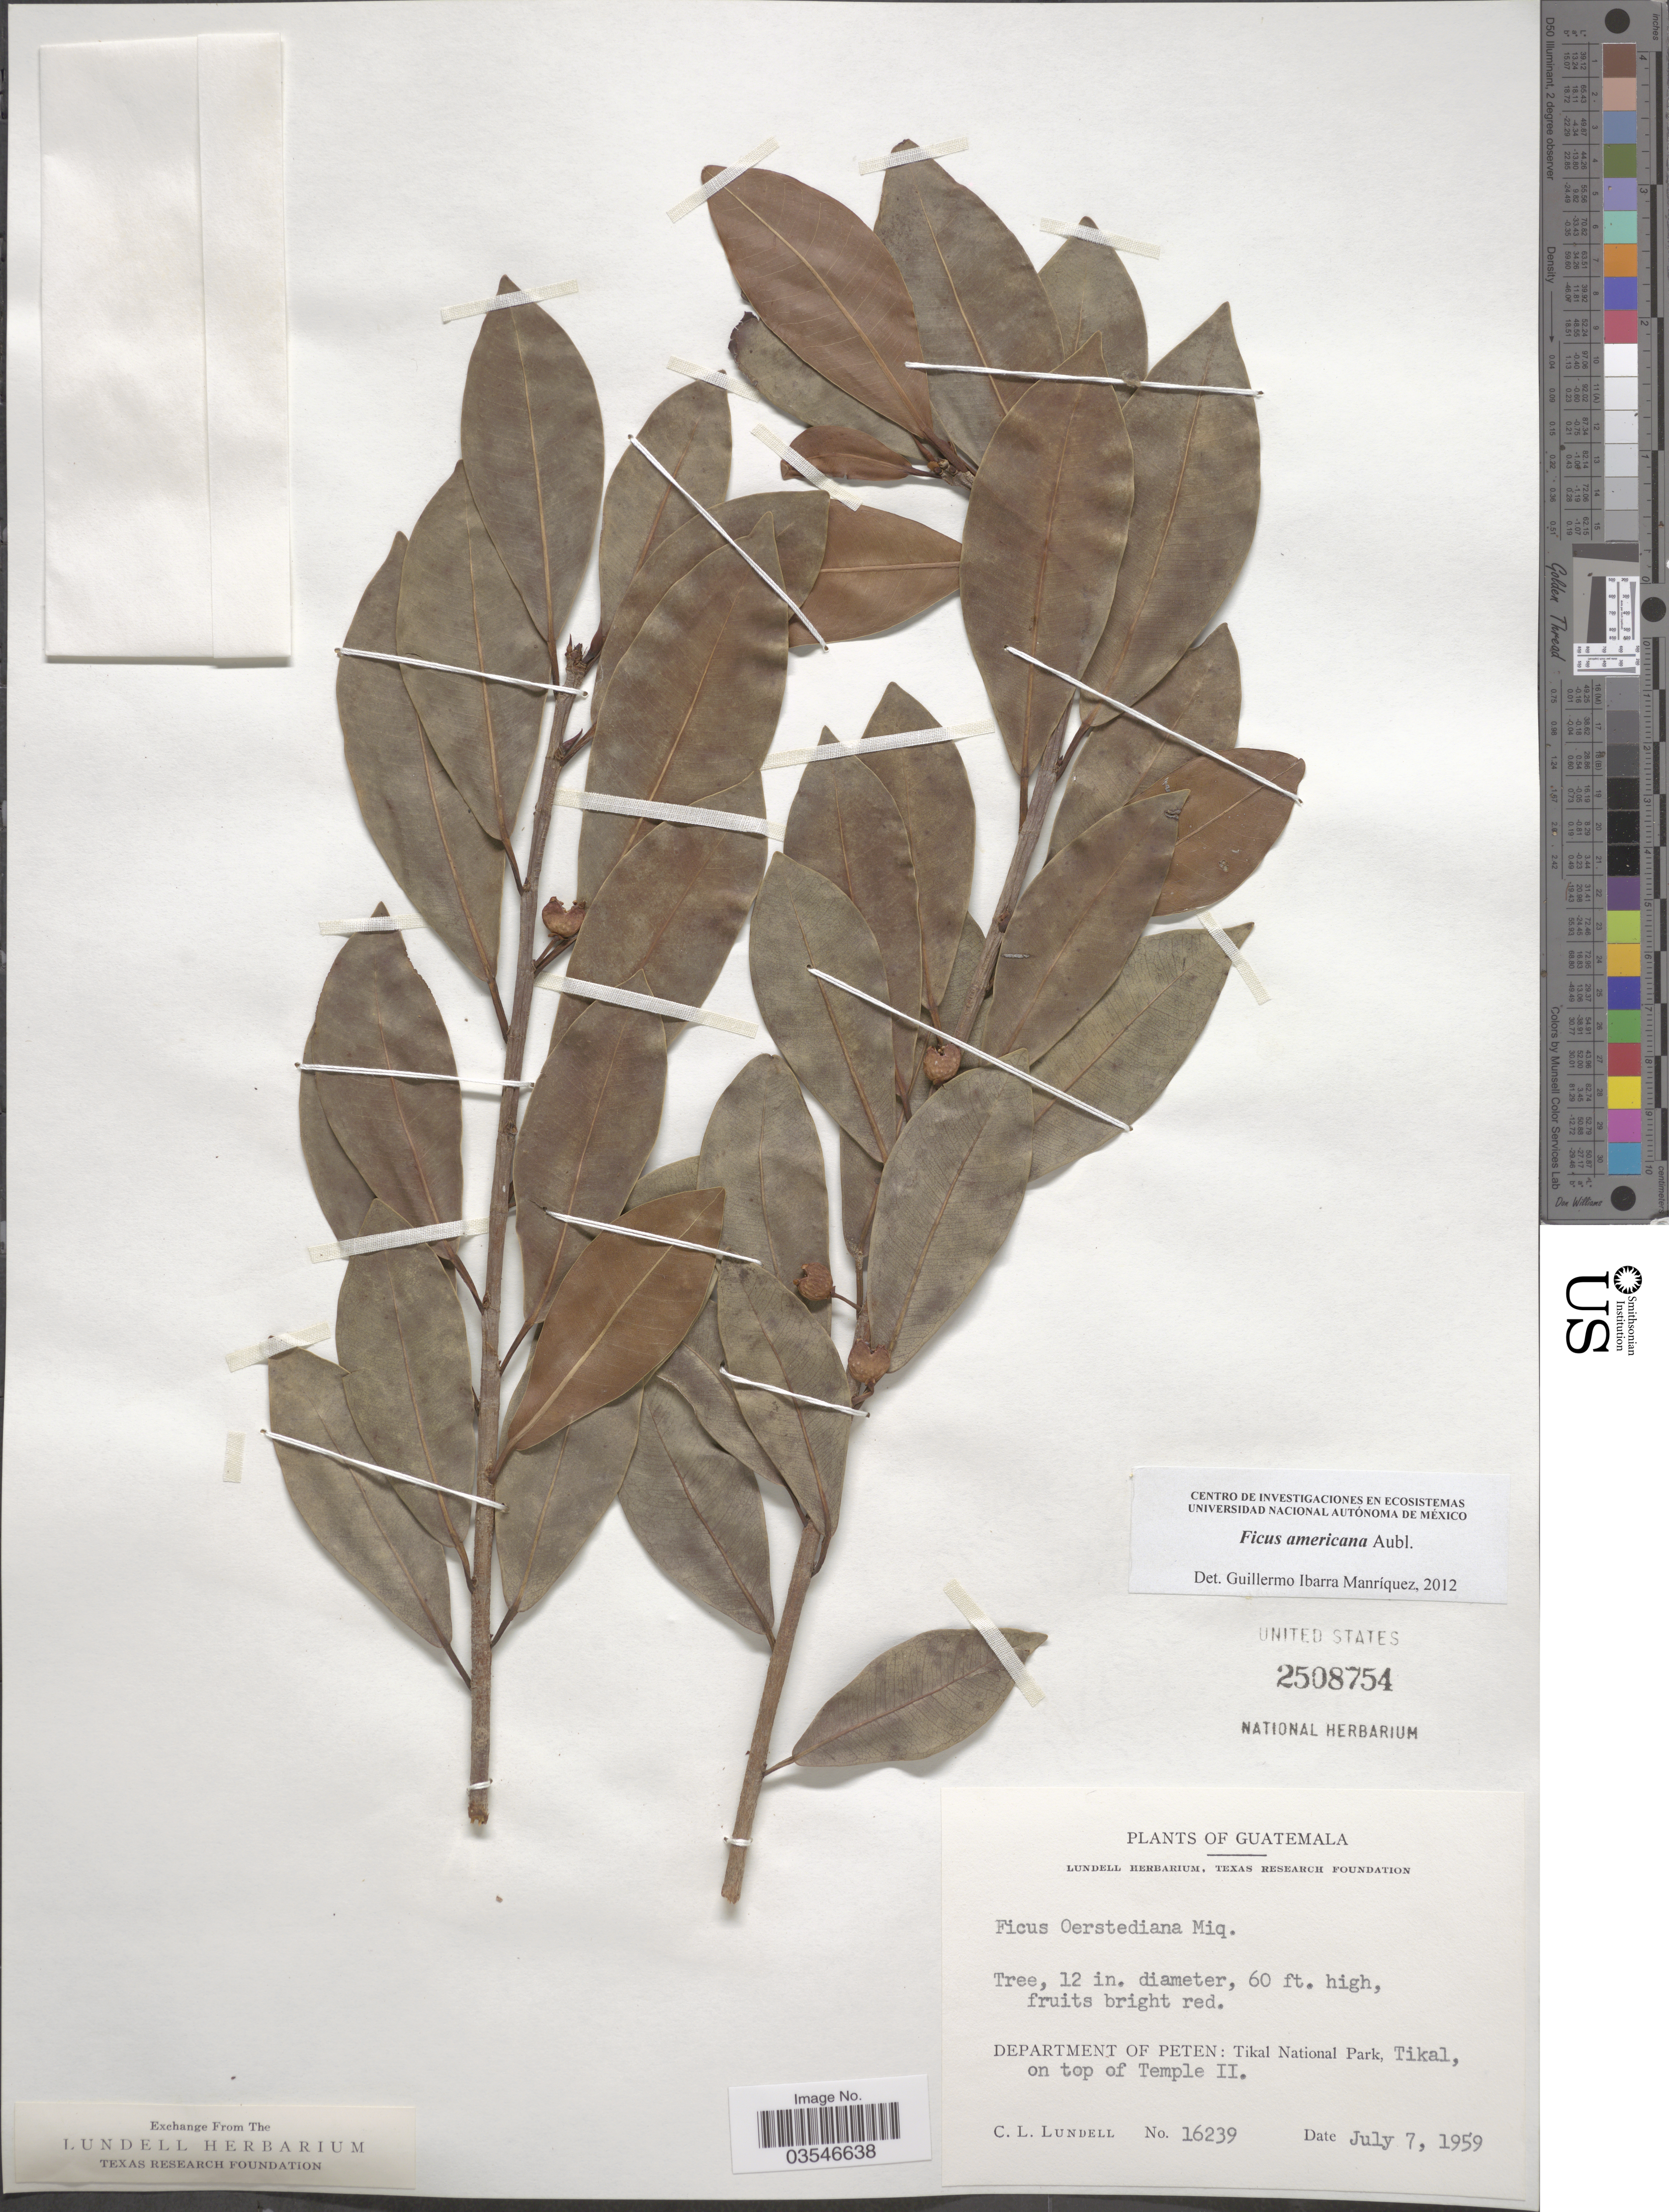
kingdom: Plantae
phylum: Tracheophyta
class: Magnoliopsida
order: Rosales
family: Moraceae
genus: Ficus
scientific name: Ficus americana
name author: Aubl.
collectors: C. L. Lundell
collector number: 16239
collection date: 1959-07-07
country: Guatemala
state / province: El Peten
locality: Department of Peten: Tikal National Park, Tikal, on top of Temple II.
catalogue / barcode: US 2508754